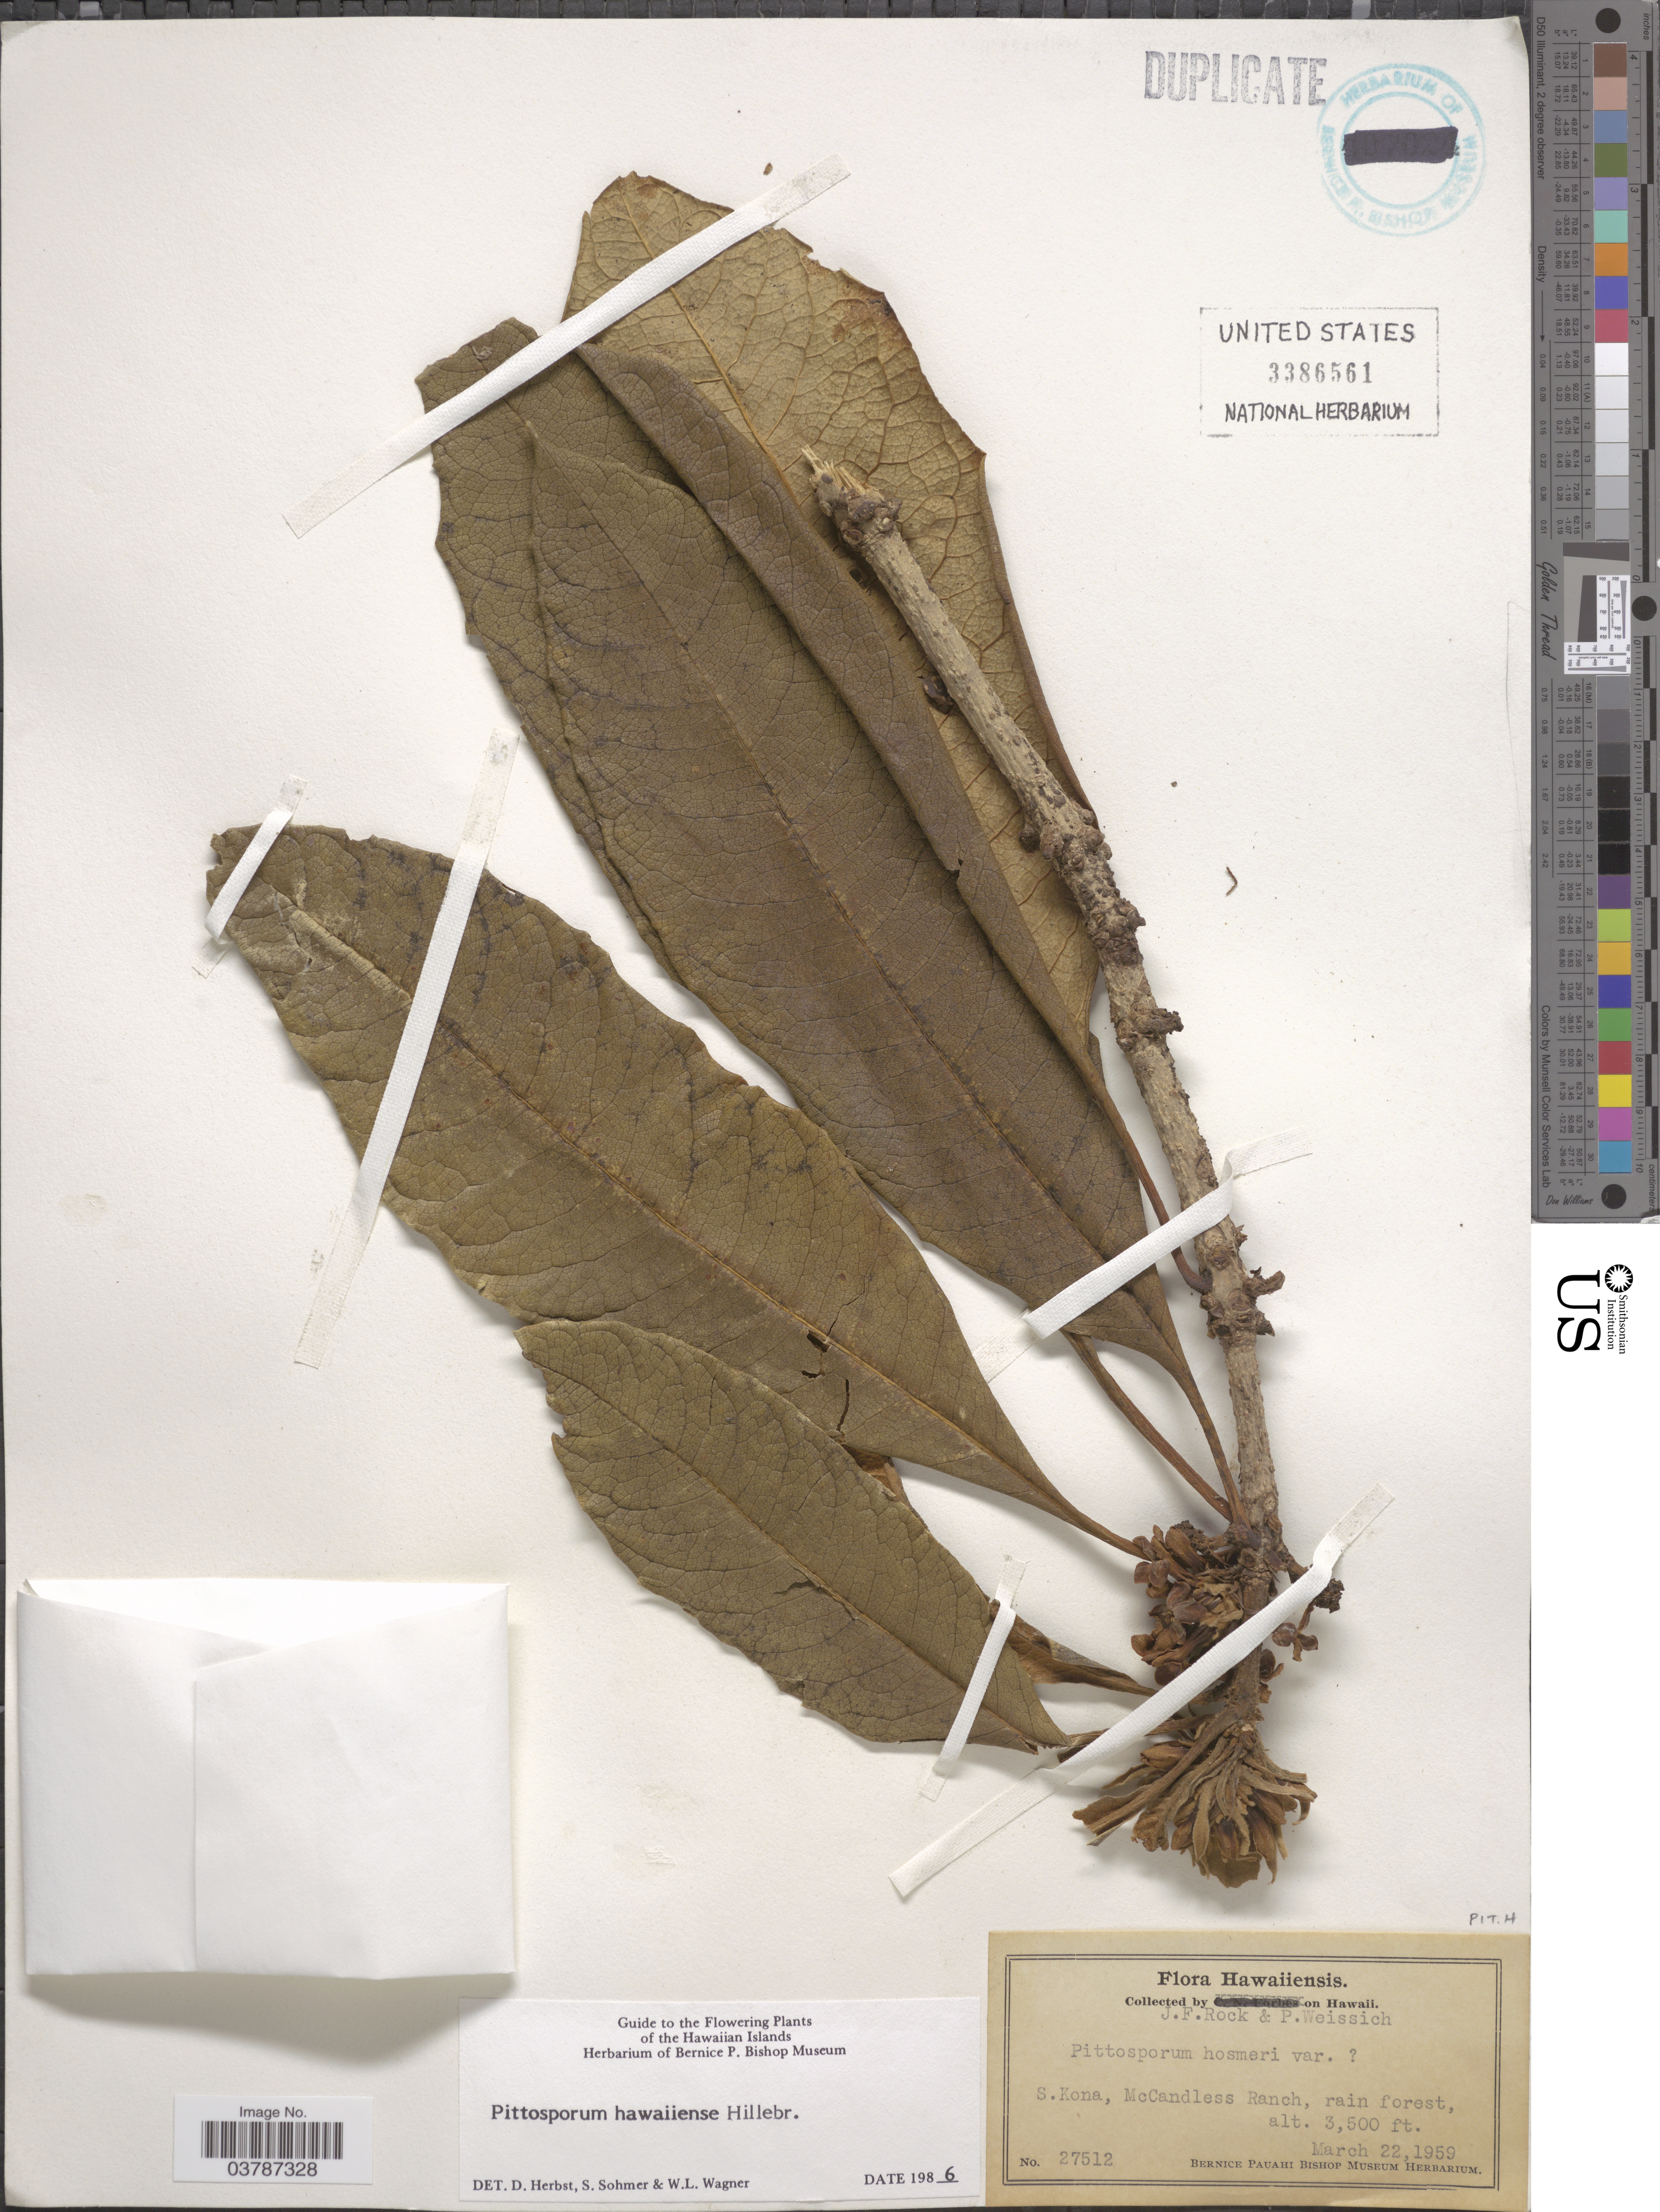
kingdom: Plantae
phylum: Tracheophyta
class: Magnoliopsida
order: Apiales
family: Pittosporaceae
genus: Pittosporum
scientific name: Pittosporum hawaiiense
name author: Hillebr.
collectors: J. Rock & P. Weissich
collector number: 27512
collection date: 1959-03-22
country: United States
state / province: Hawaii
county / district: Hawaii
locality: Hawaiiensis. S. Kona, McCandless Ranch.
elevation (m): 1067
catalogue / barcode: US 3386561